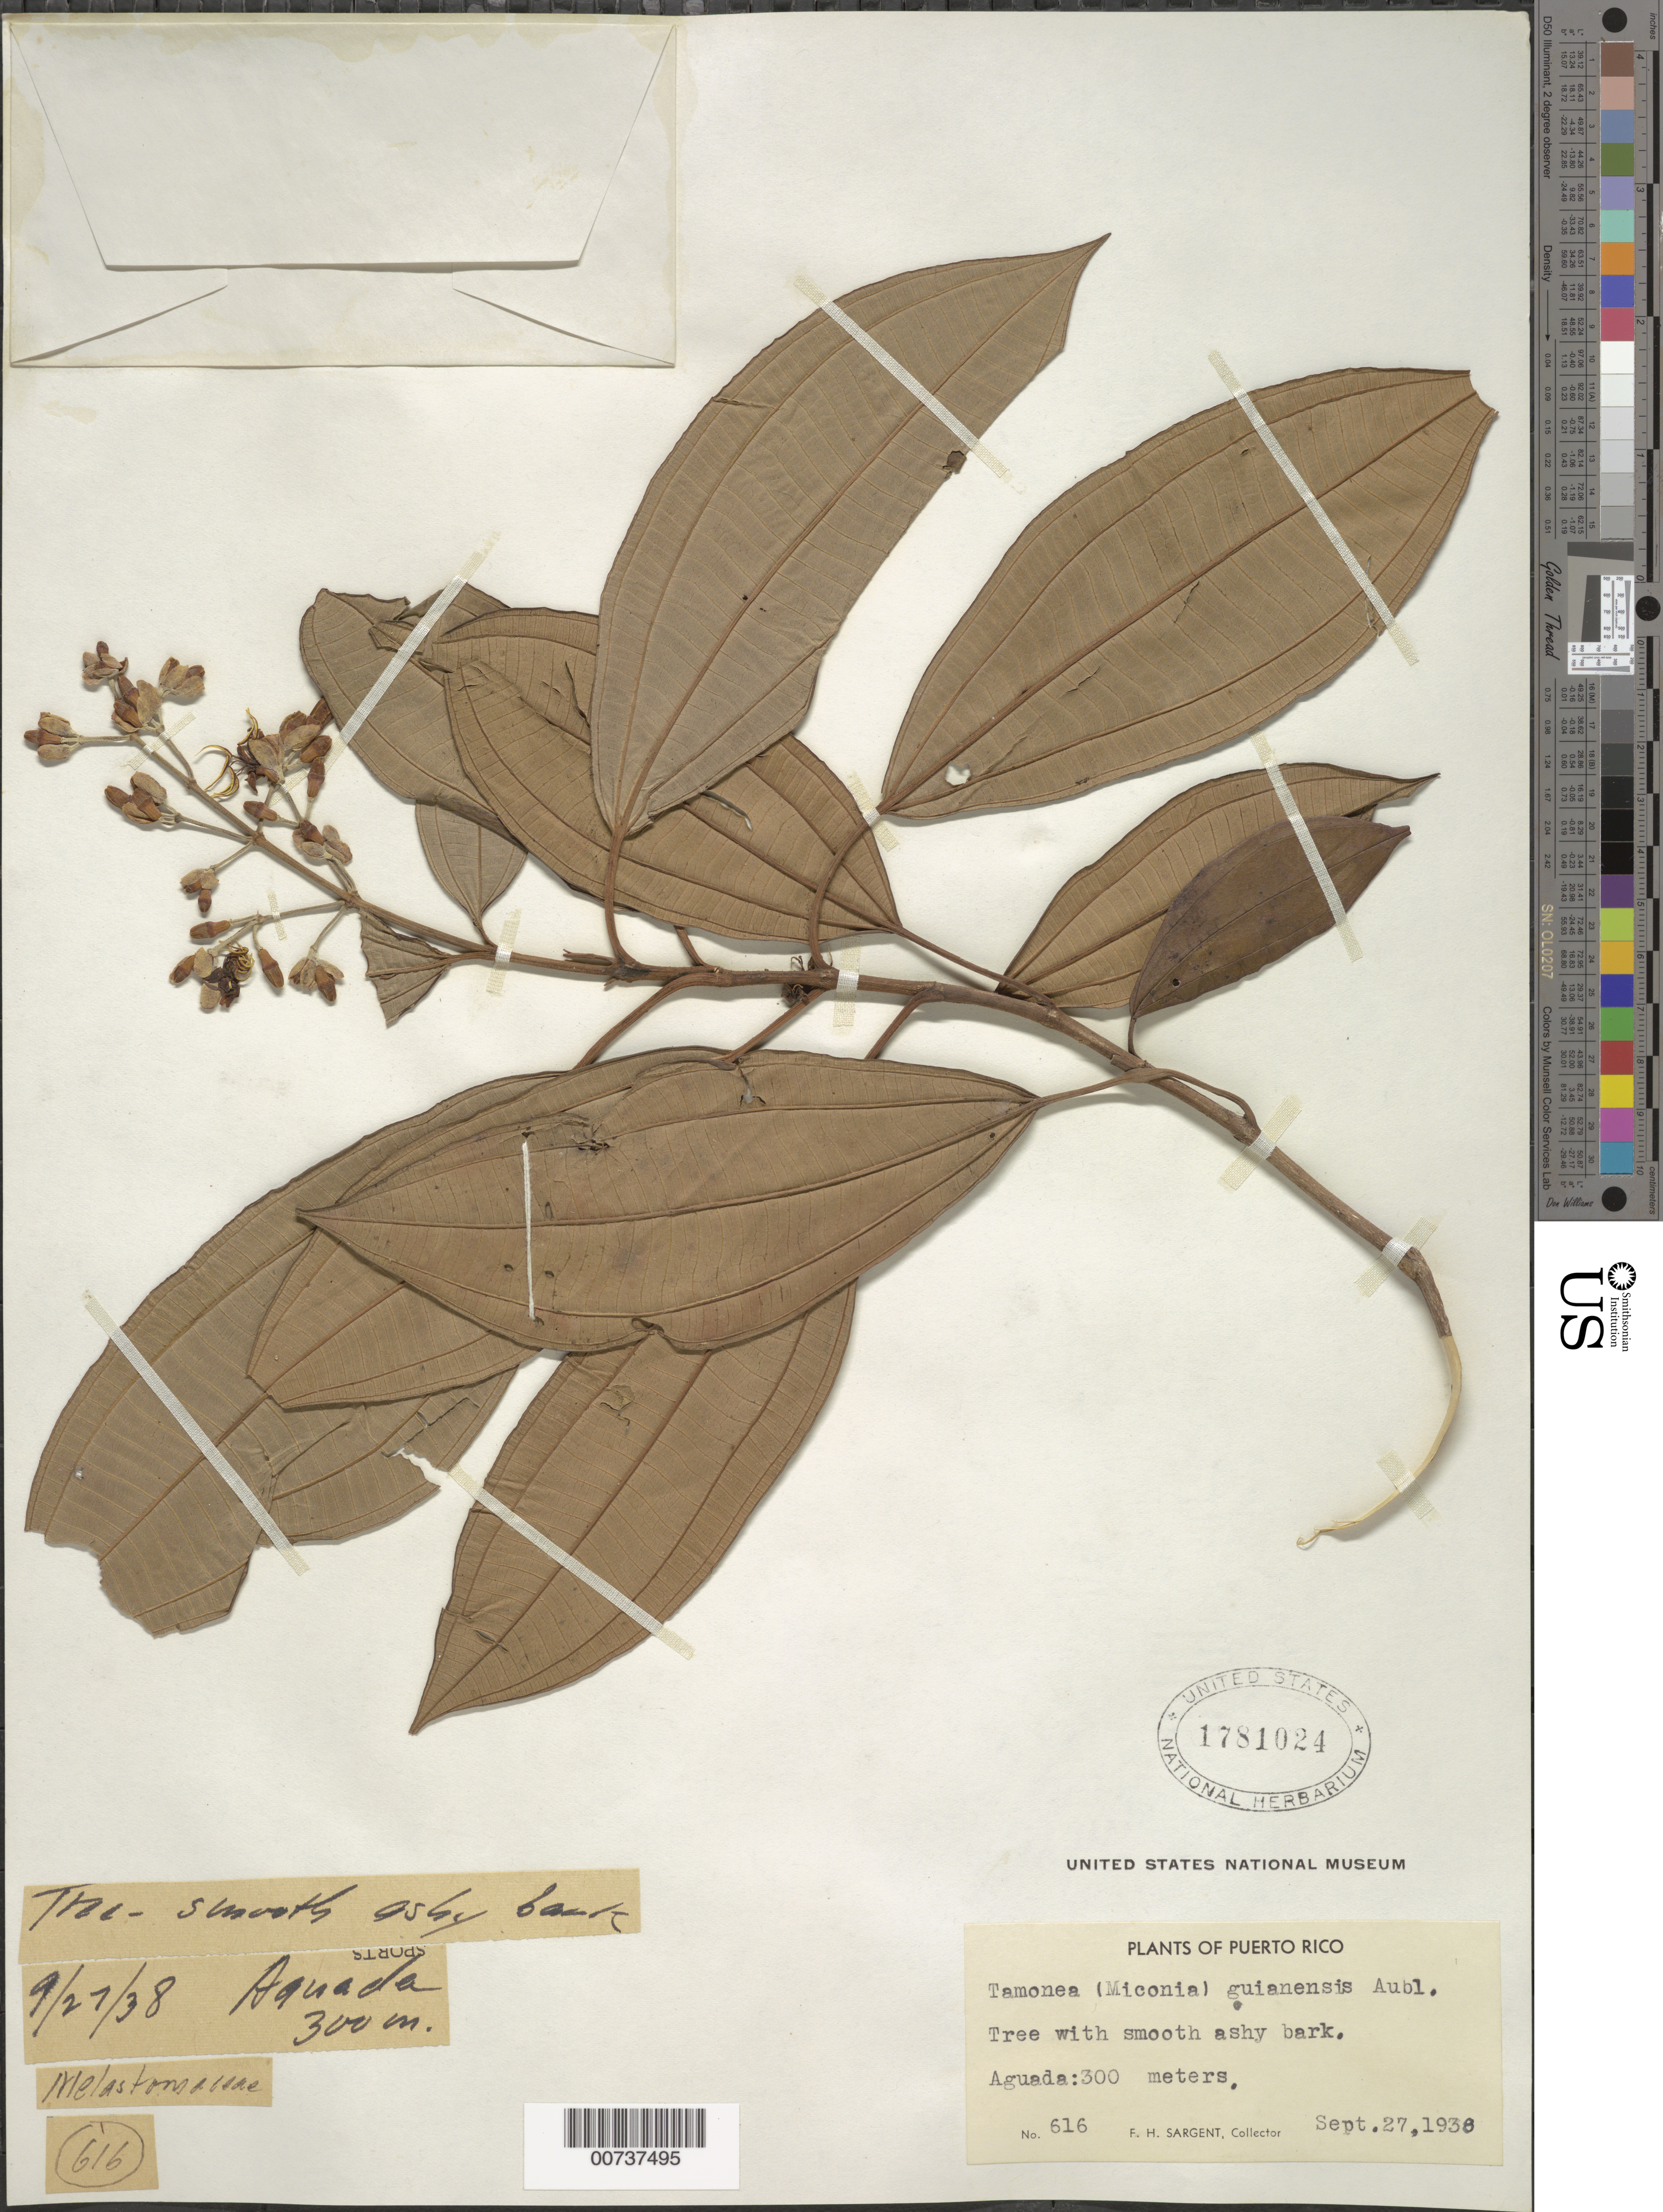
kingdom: Plantae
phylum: Tracheophyta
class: Magnoliopsida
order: Myrtales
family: Melastomataceae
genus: Miconia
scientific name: Miconia mirabilis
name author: (Aubl.) L.O. Williams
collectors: F. H. Sargent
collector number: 616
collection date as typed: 27 Sep 1938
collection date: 1938-09-27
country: Puerto Rico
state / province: Aguada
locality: Aguada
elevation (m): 300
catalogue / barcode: US 1781024